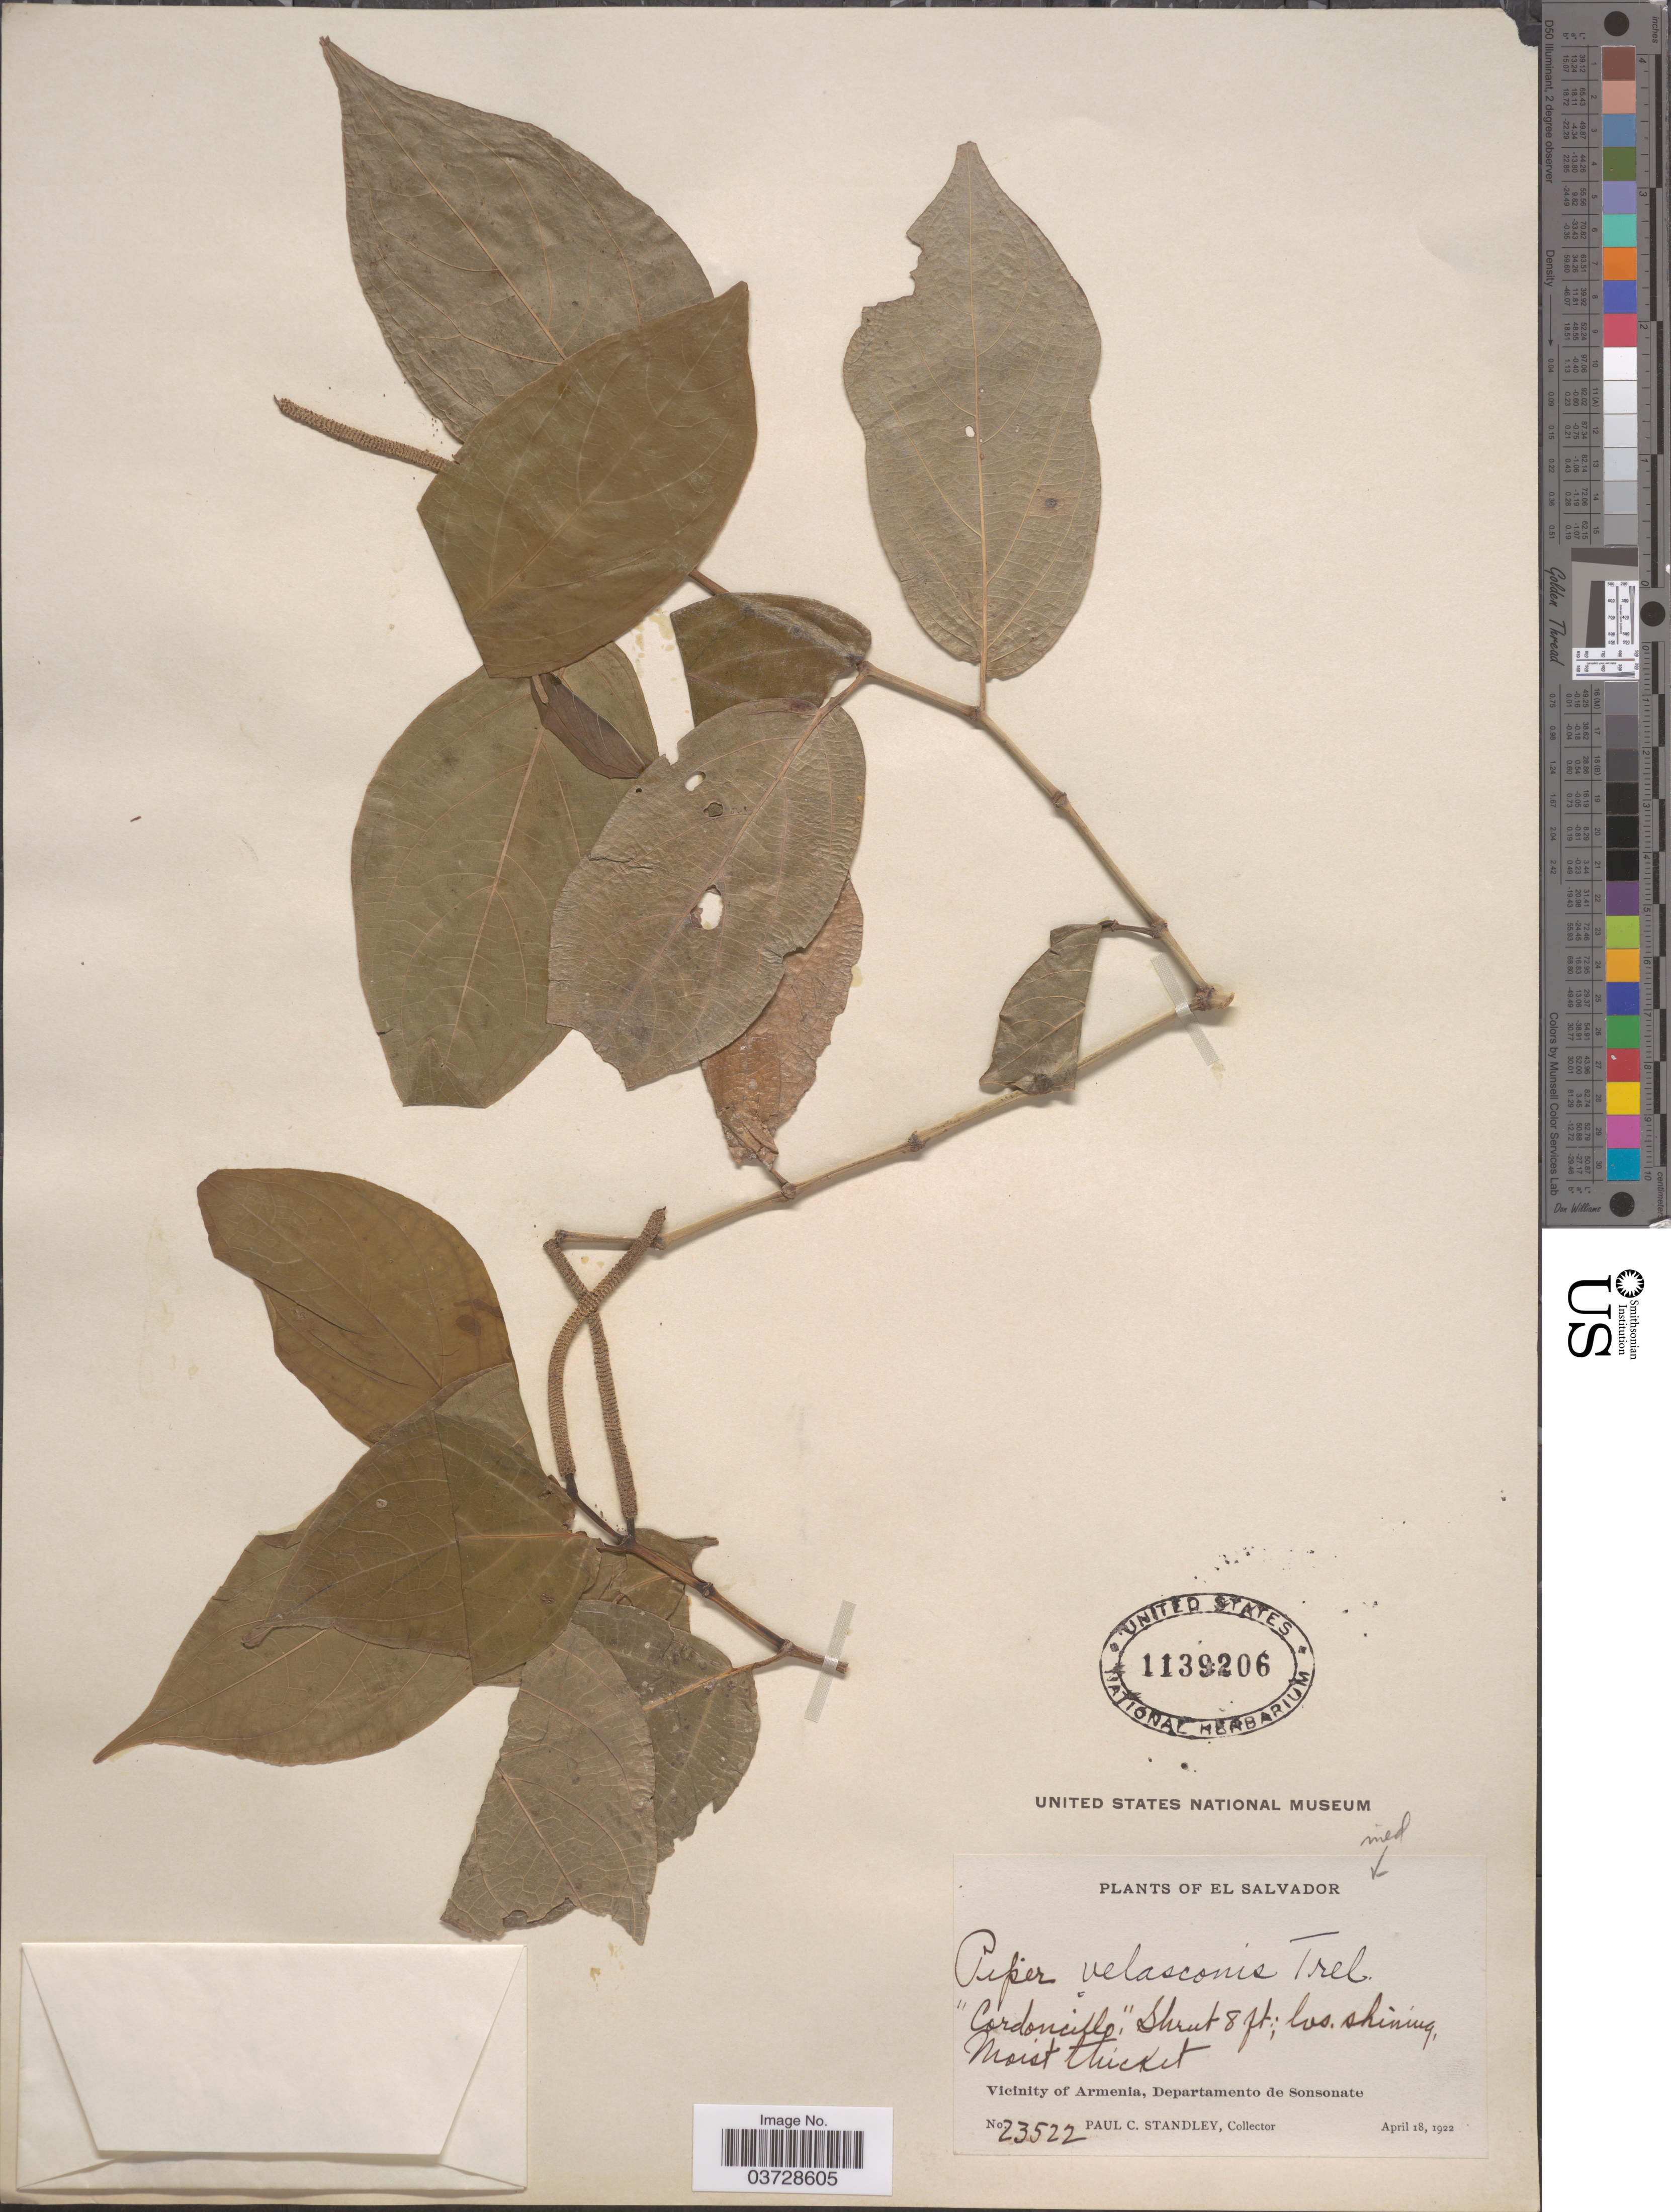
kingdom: Plantae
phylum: Tracheophyta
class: Magnoliopsida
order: Piperales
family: Piperaceae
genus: Piper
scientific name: Piper sp.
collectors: P. C. Standley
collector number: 23522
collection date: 1922-04-18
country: El Salvador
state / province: Sonsonate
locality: Vicinity of Armenia, Departamento de Sonsonate.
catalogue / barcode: US 1139206